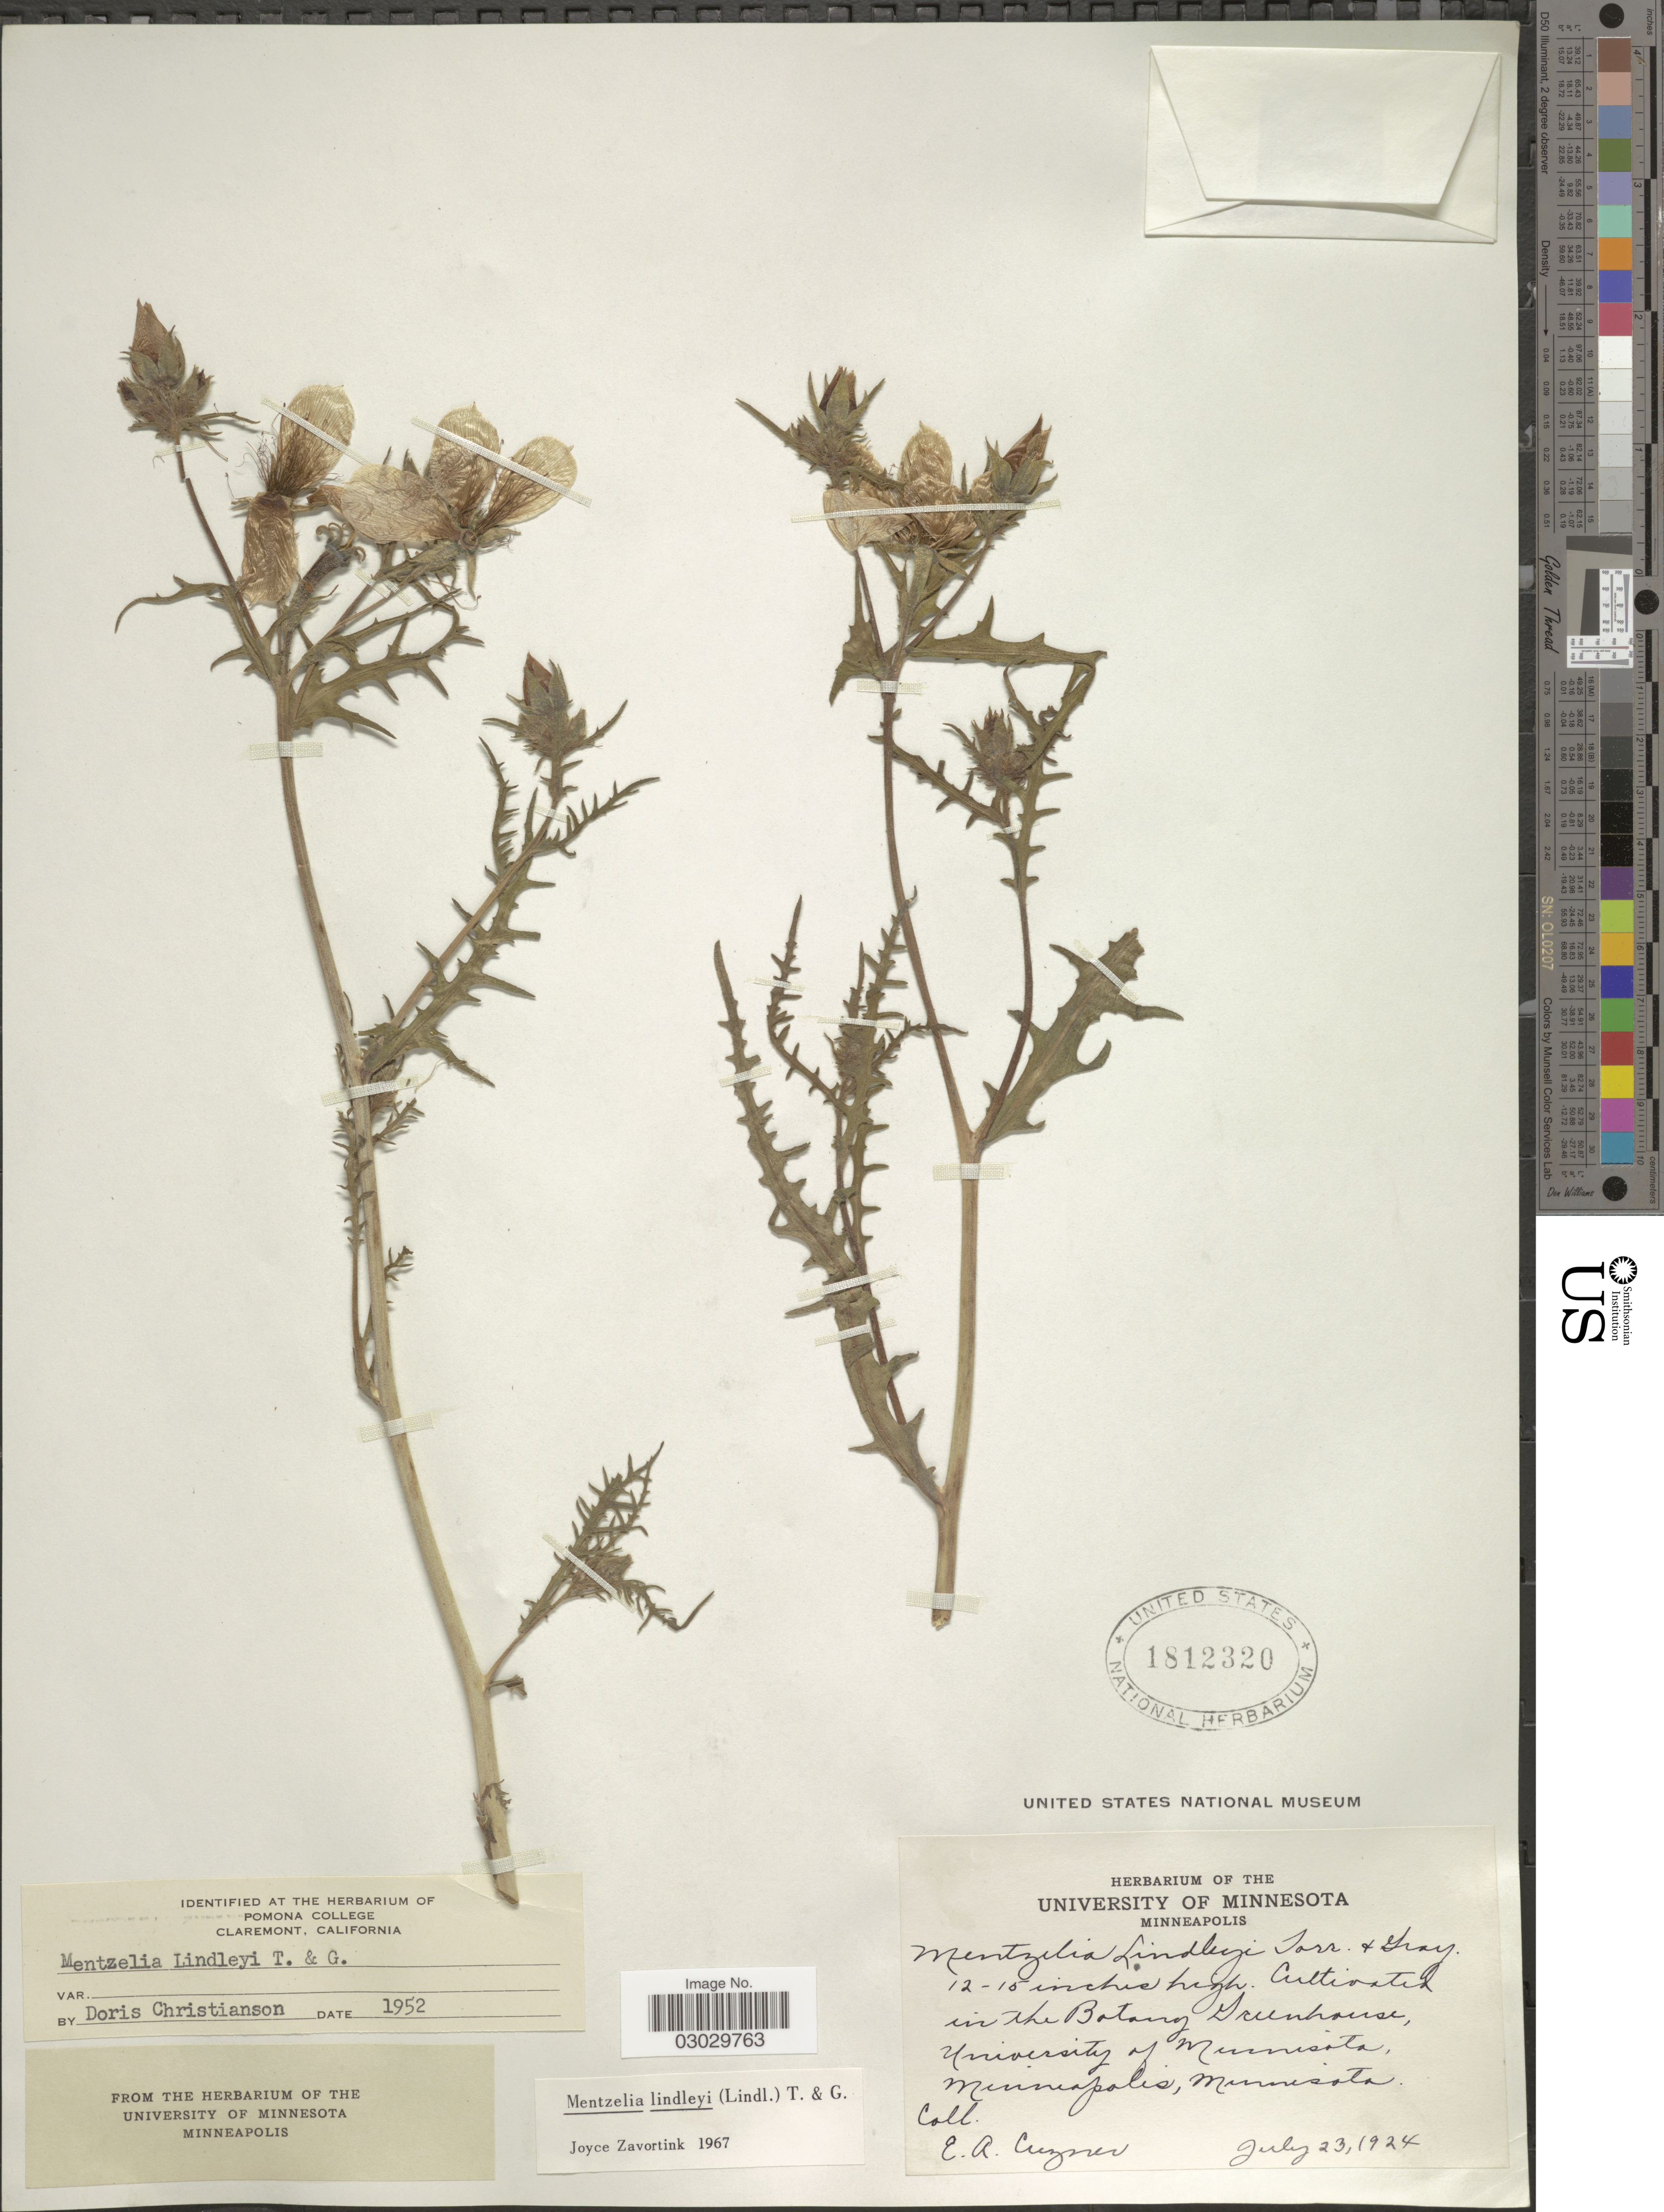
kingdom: Plantae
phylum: Tracheophyta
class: Magnoliopsida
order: Cornales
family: Loasaceae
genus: Mentzelia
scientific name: Mentzelia lindleyi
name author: Torr. & A. Gray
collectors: E. Cuzner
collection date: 1924-07-23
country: United States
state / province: Minnesota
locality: Cultivated in the Botany Greenhouse, University of Minnesota, Minneapolis.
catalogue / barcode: US 1812320